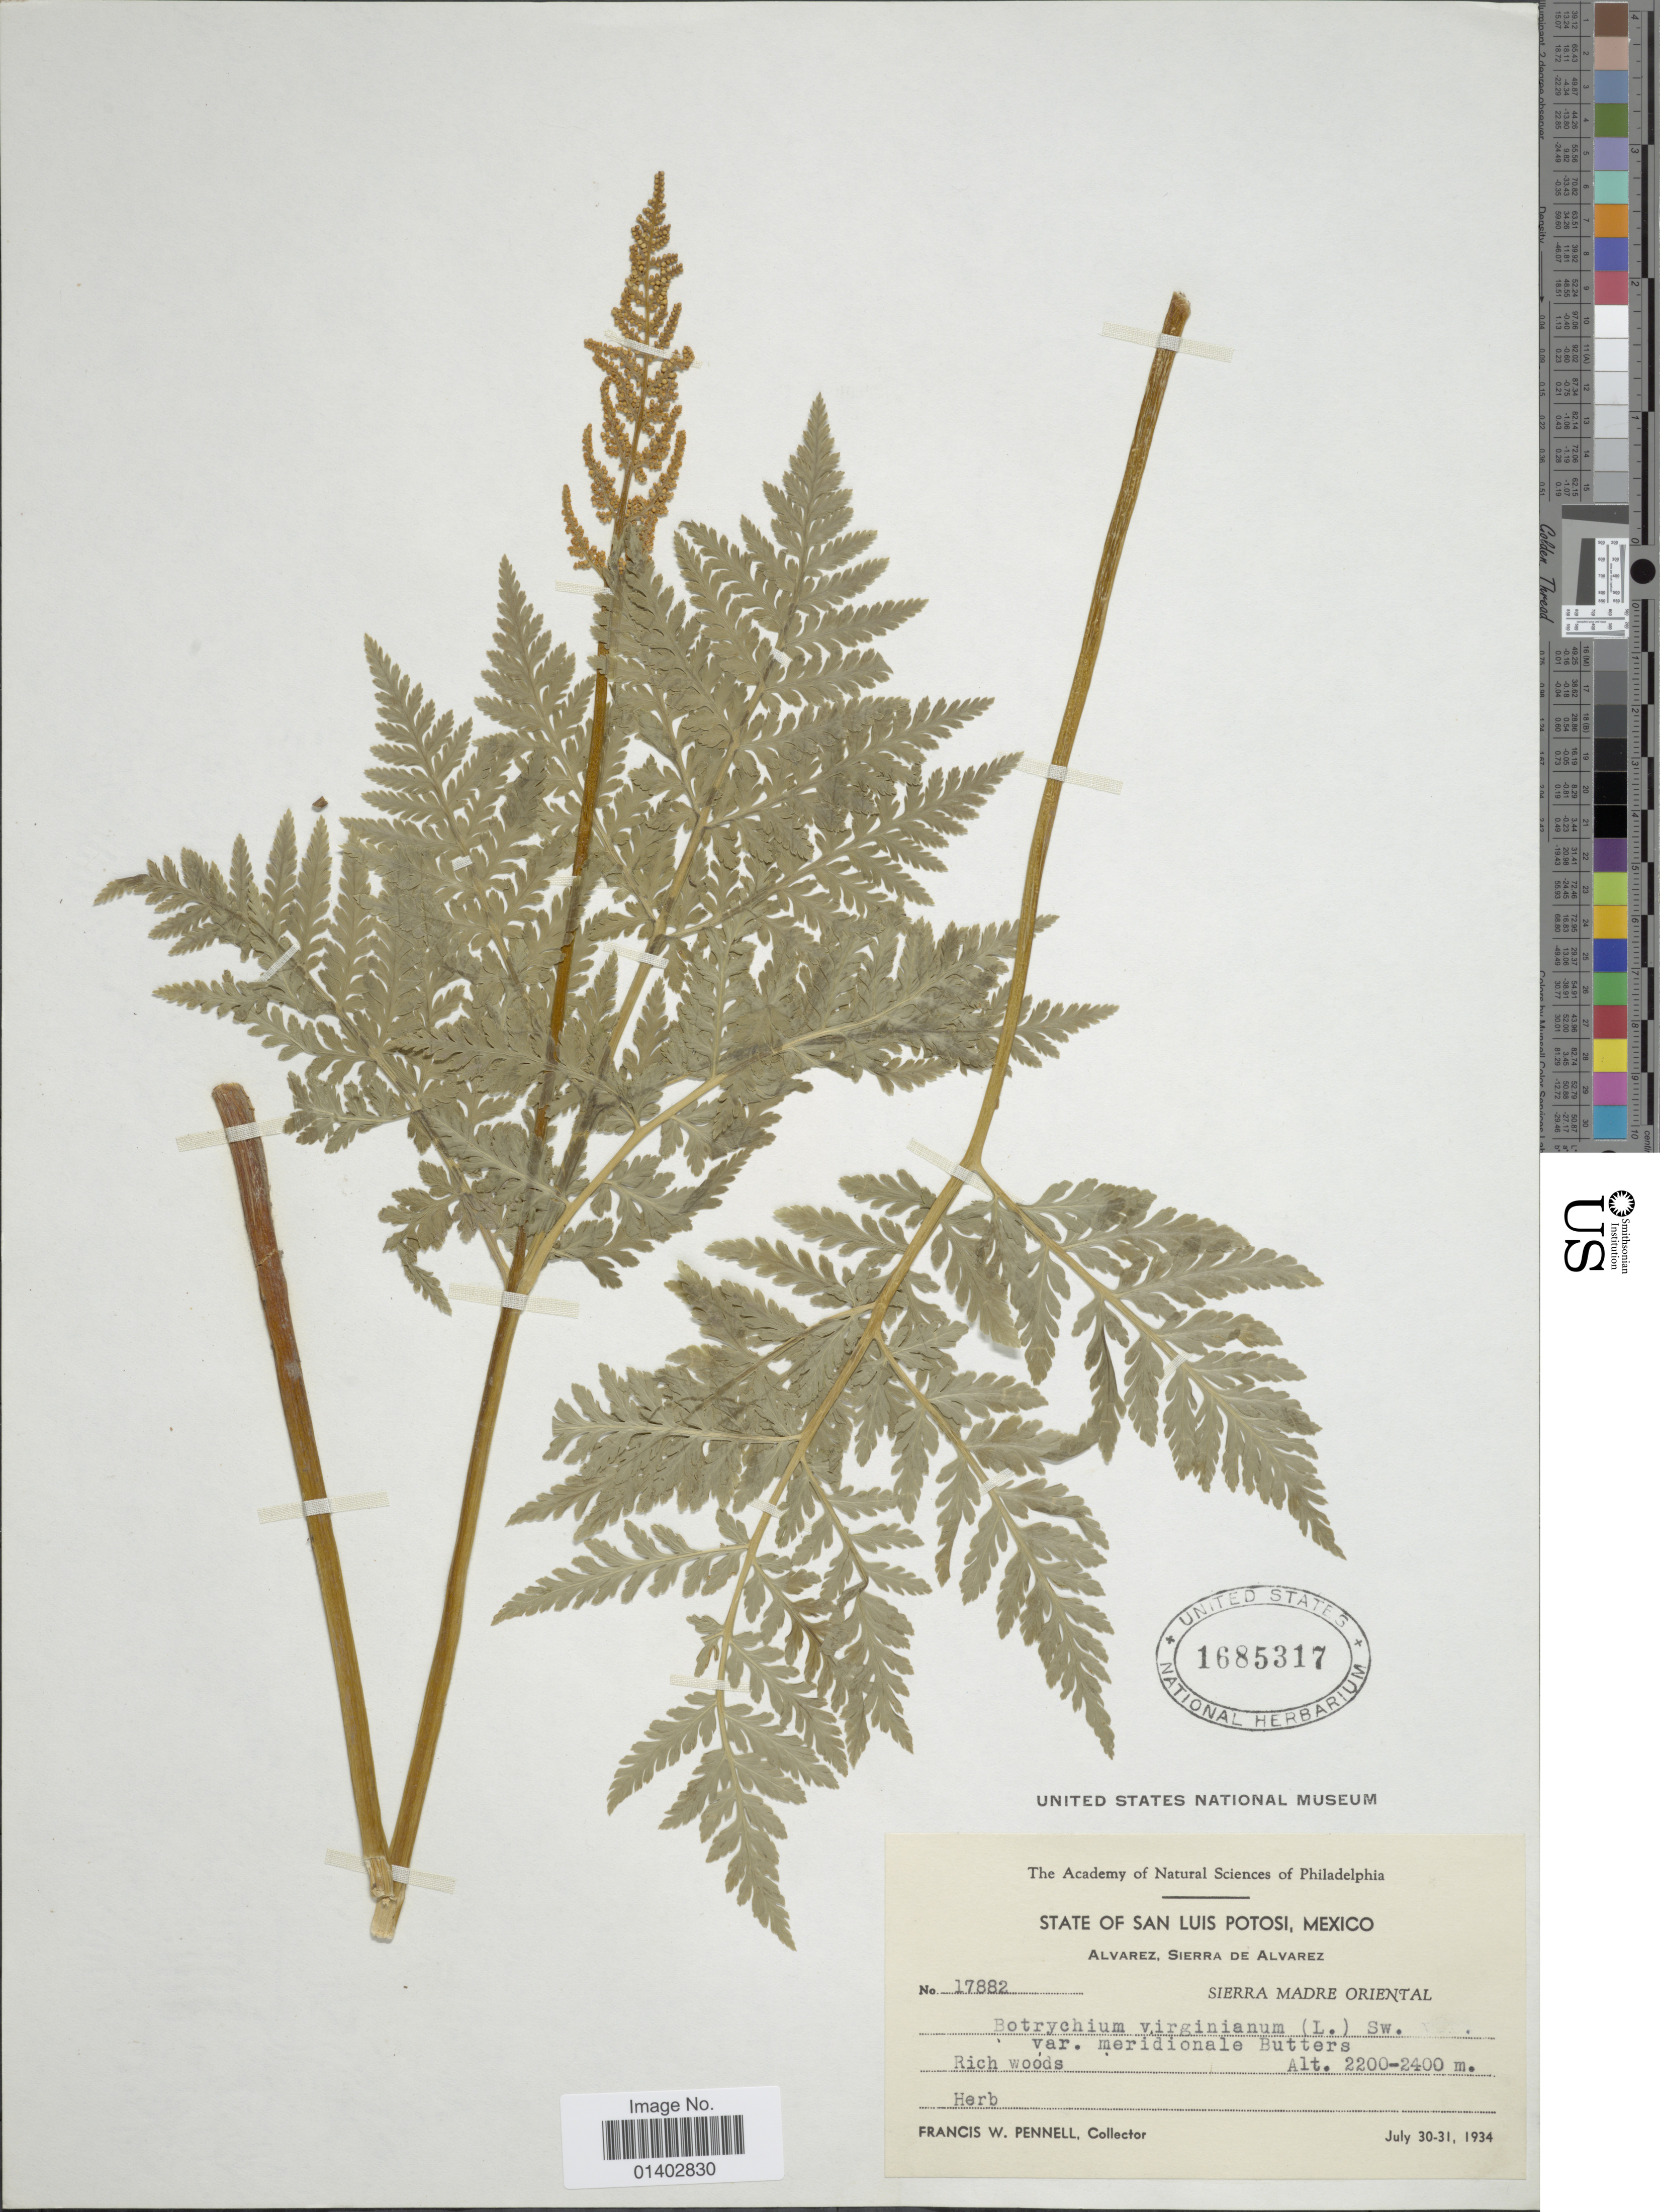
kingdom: Plantae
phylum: Tracheophyta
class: Polypodiopsida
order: Ophioglossales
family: Ophioglossaceae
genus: Botrychium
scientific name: Botrychium virginianum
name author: (L.) Sw.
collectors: F. W. Pennell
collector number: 17882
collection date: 1934-07-30/1934-07-31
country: Mexico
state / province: San Luis Potosí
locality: Alvarez, Sierra de Alvarez, Sierra Madre Oriental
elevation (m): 2200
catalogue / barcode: US 1685317